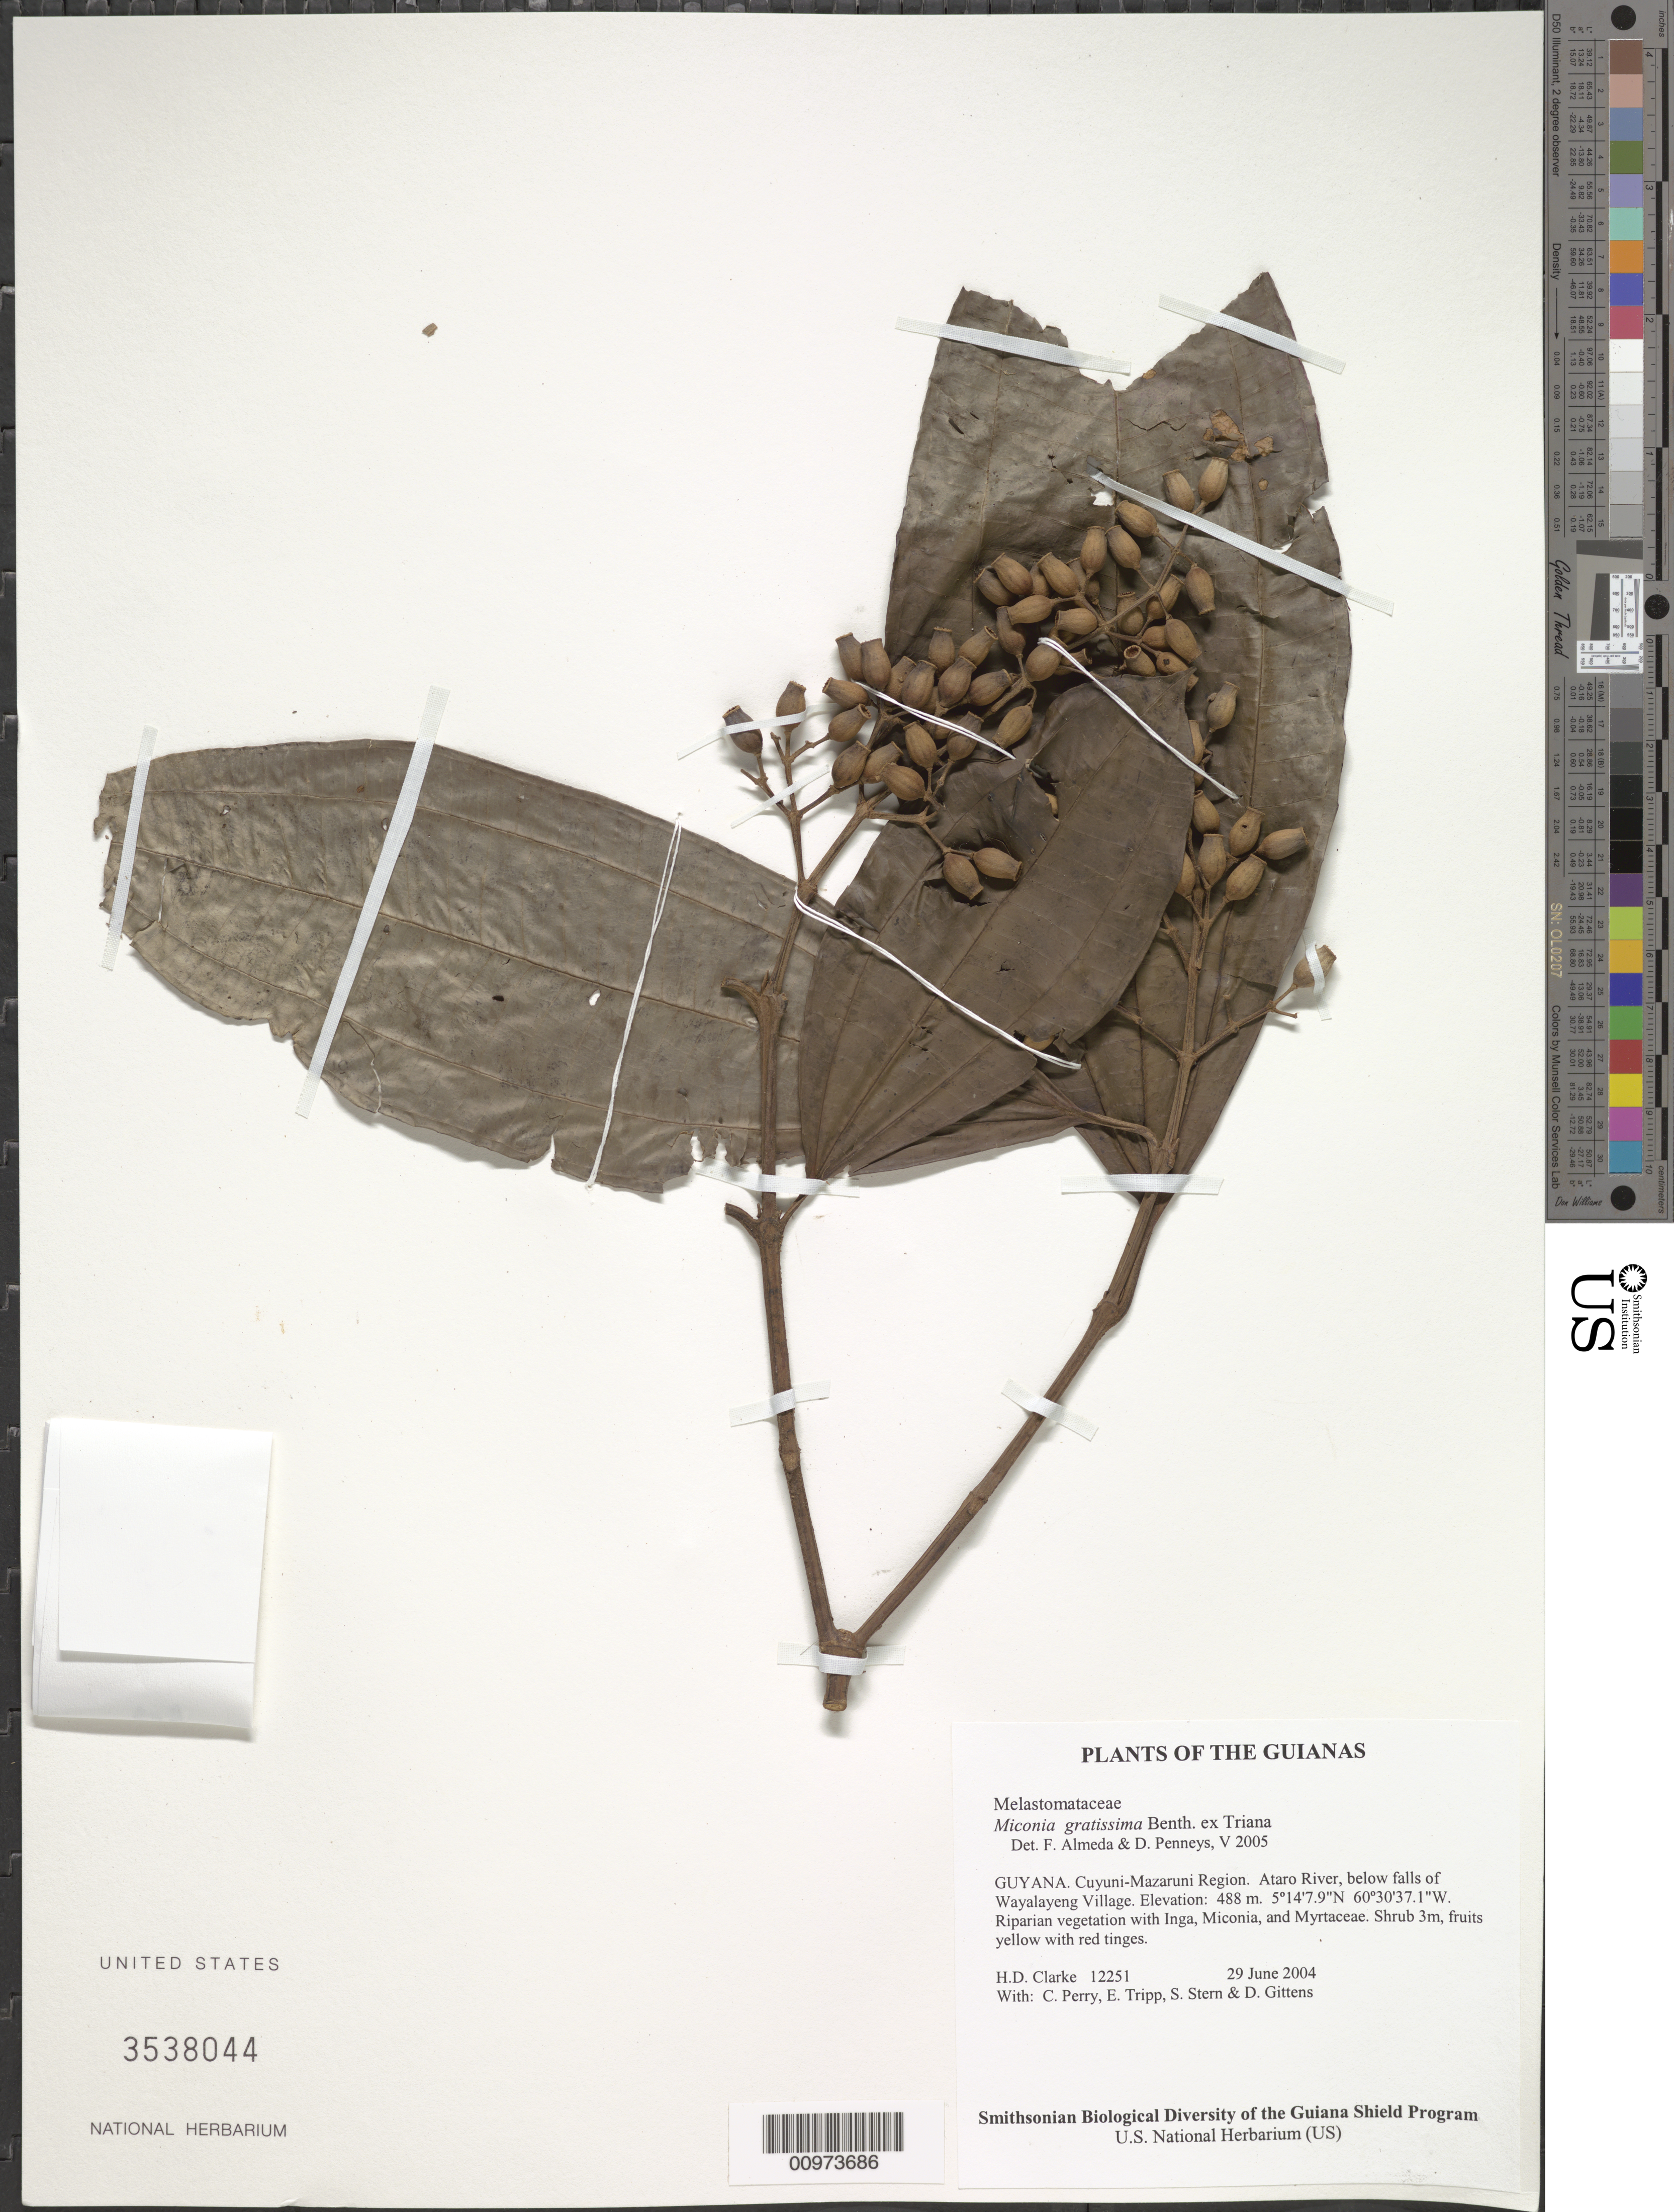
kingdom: Plantae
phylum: Tracheophyta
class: Magnoliopsida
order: Myrtales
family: Melastomataceae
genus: Miconia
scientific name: Miconia gratissima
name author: Benth. ex Triana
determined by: Almeda, F.; Penneys, D. S.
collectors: H. D. Clarke, C. Perry, E. Tripp, S. R. Stern & D. Gittens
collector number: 12251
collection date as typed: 29 June 2004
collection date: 2004-06-29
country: Guyana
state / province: Cuyuni-Mazaruni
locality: Ataro River, below falls of Wayalayeng Village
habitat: Riparian vegetation with Inga, Miconia, and Myrtaceae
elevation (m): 488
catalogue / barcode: US 3538044